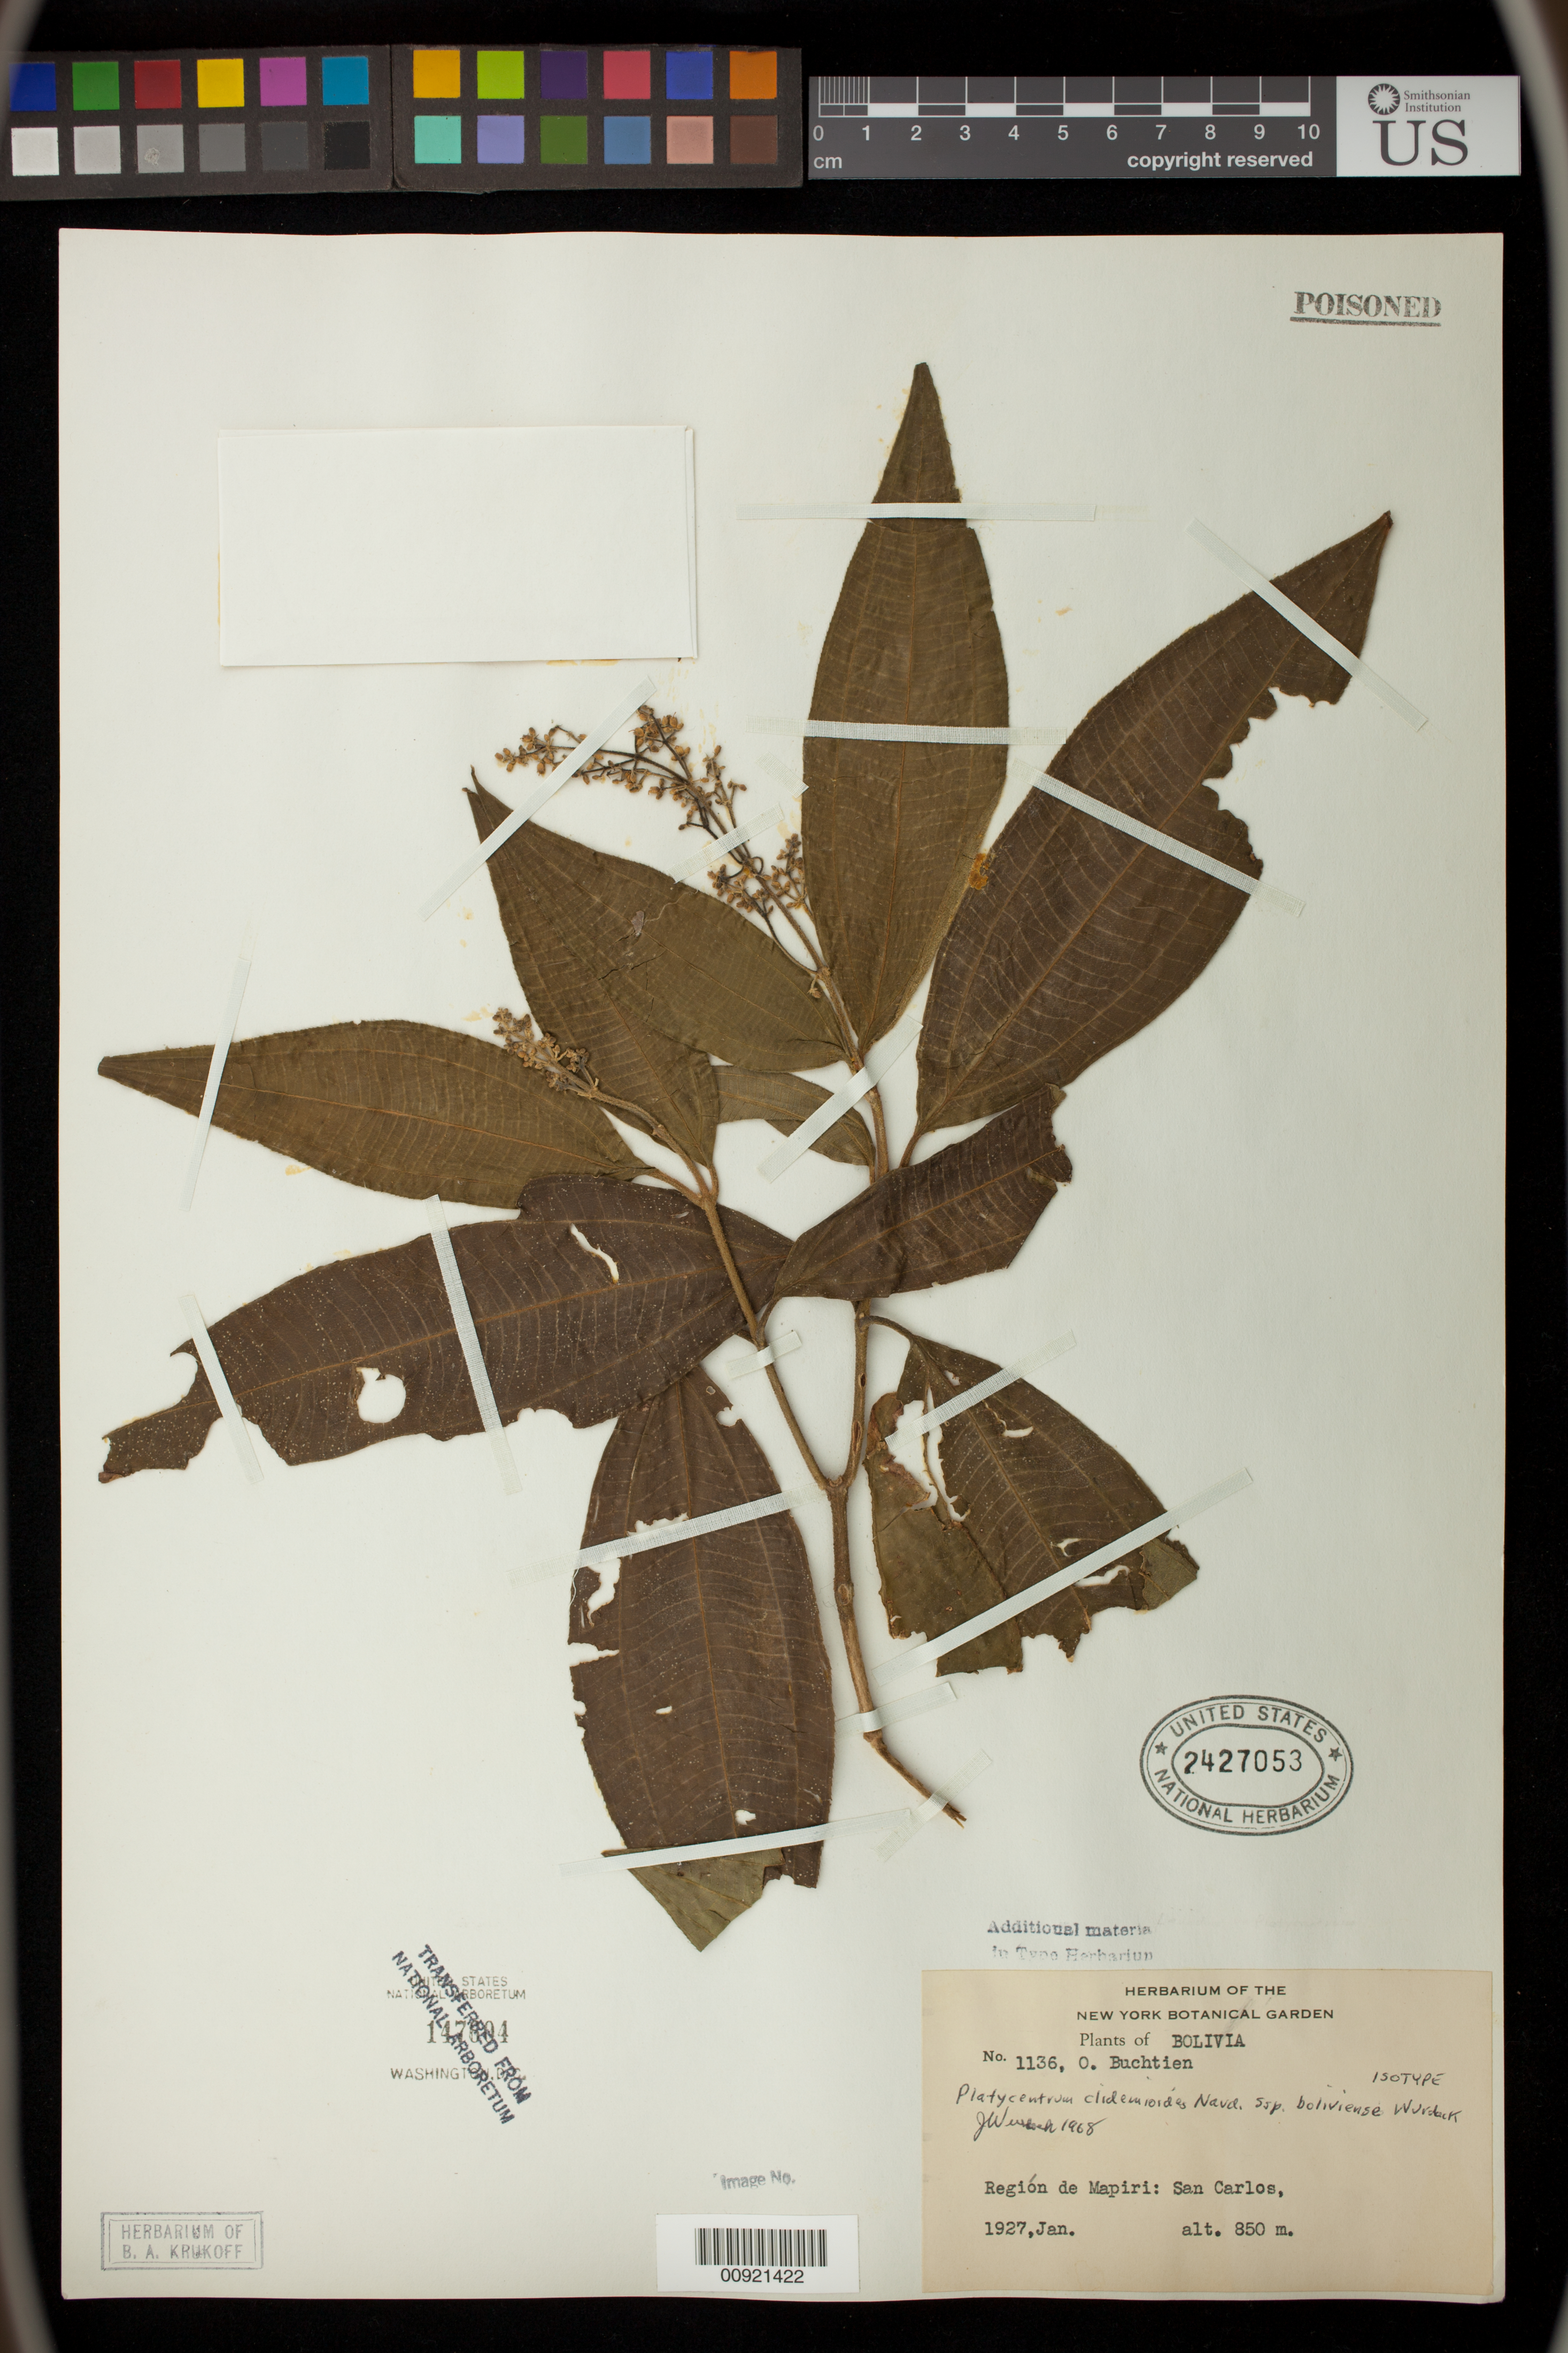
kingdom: Plantae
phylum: Tracheophyta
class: Magnoliopsida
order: Myrtales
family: Melastomataceae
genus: Platycentrum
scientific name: Platycentrum clidemioides subsp. boliviense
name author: Wurdack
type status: Isotype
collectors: O. Buchtien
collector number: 1136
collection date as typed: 28 Jan 1927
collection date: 1927-01-28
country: Bolivia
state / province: La Paz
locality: San Carlos, Mapiri region.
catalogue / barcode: US 2427053